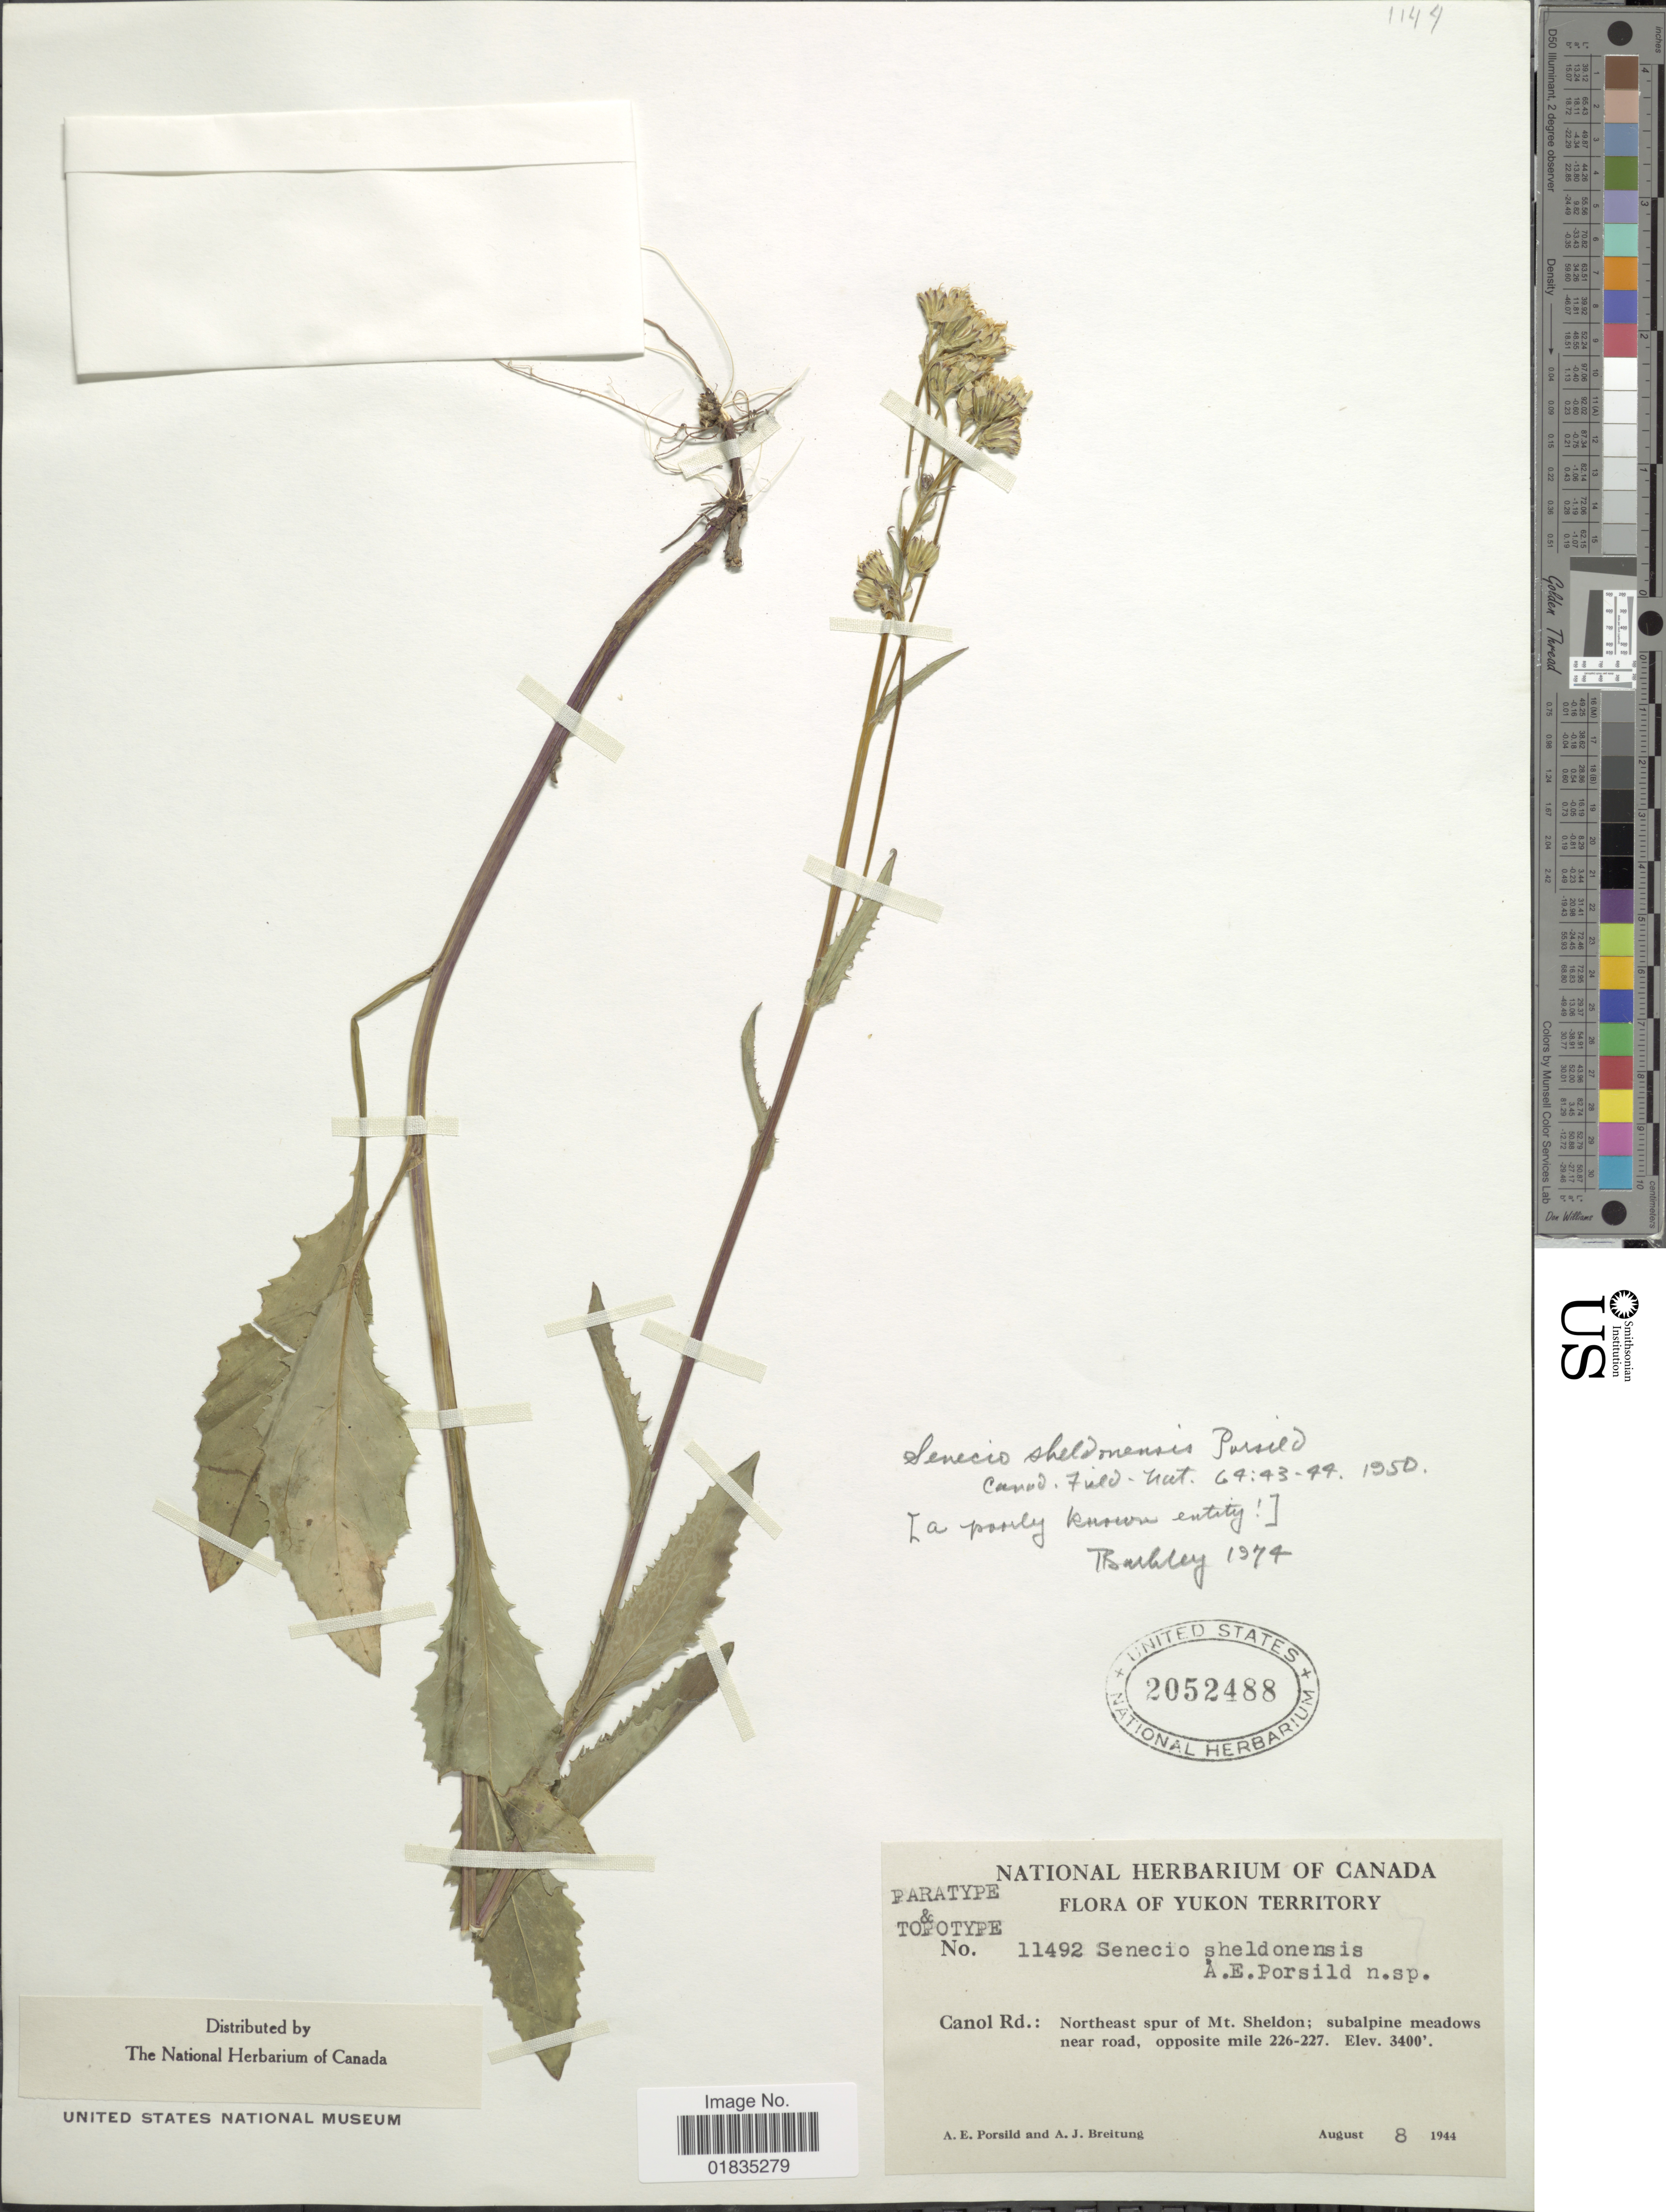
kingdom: Plantae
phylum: Tracheophyta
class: Magnoliopsida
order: Asterales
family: Asteraceae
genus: Senecio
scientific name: Senecio sheldonensis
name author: A.E. Porsild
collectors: A. E. Porsild & A. Breitung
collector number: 11492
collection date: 1944-08-08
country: Canada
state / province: Yukon Territory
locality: Canol Rd.: Northeast spur of Mt. Sheldon; subalpine meadows near road, opposite mile 226-227.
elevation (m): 1036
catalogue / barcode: US 2052488